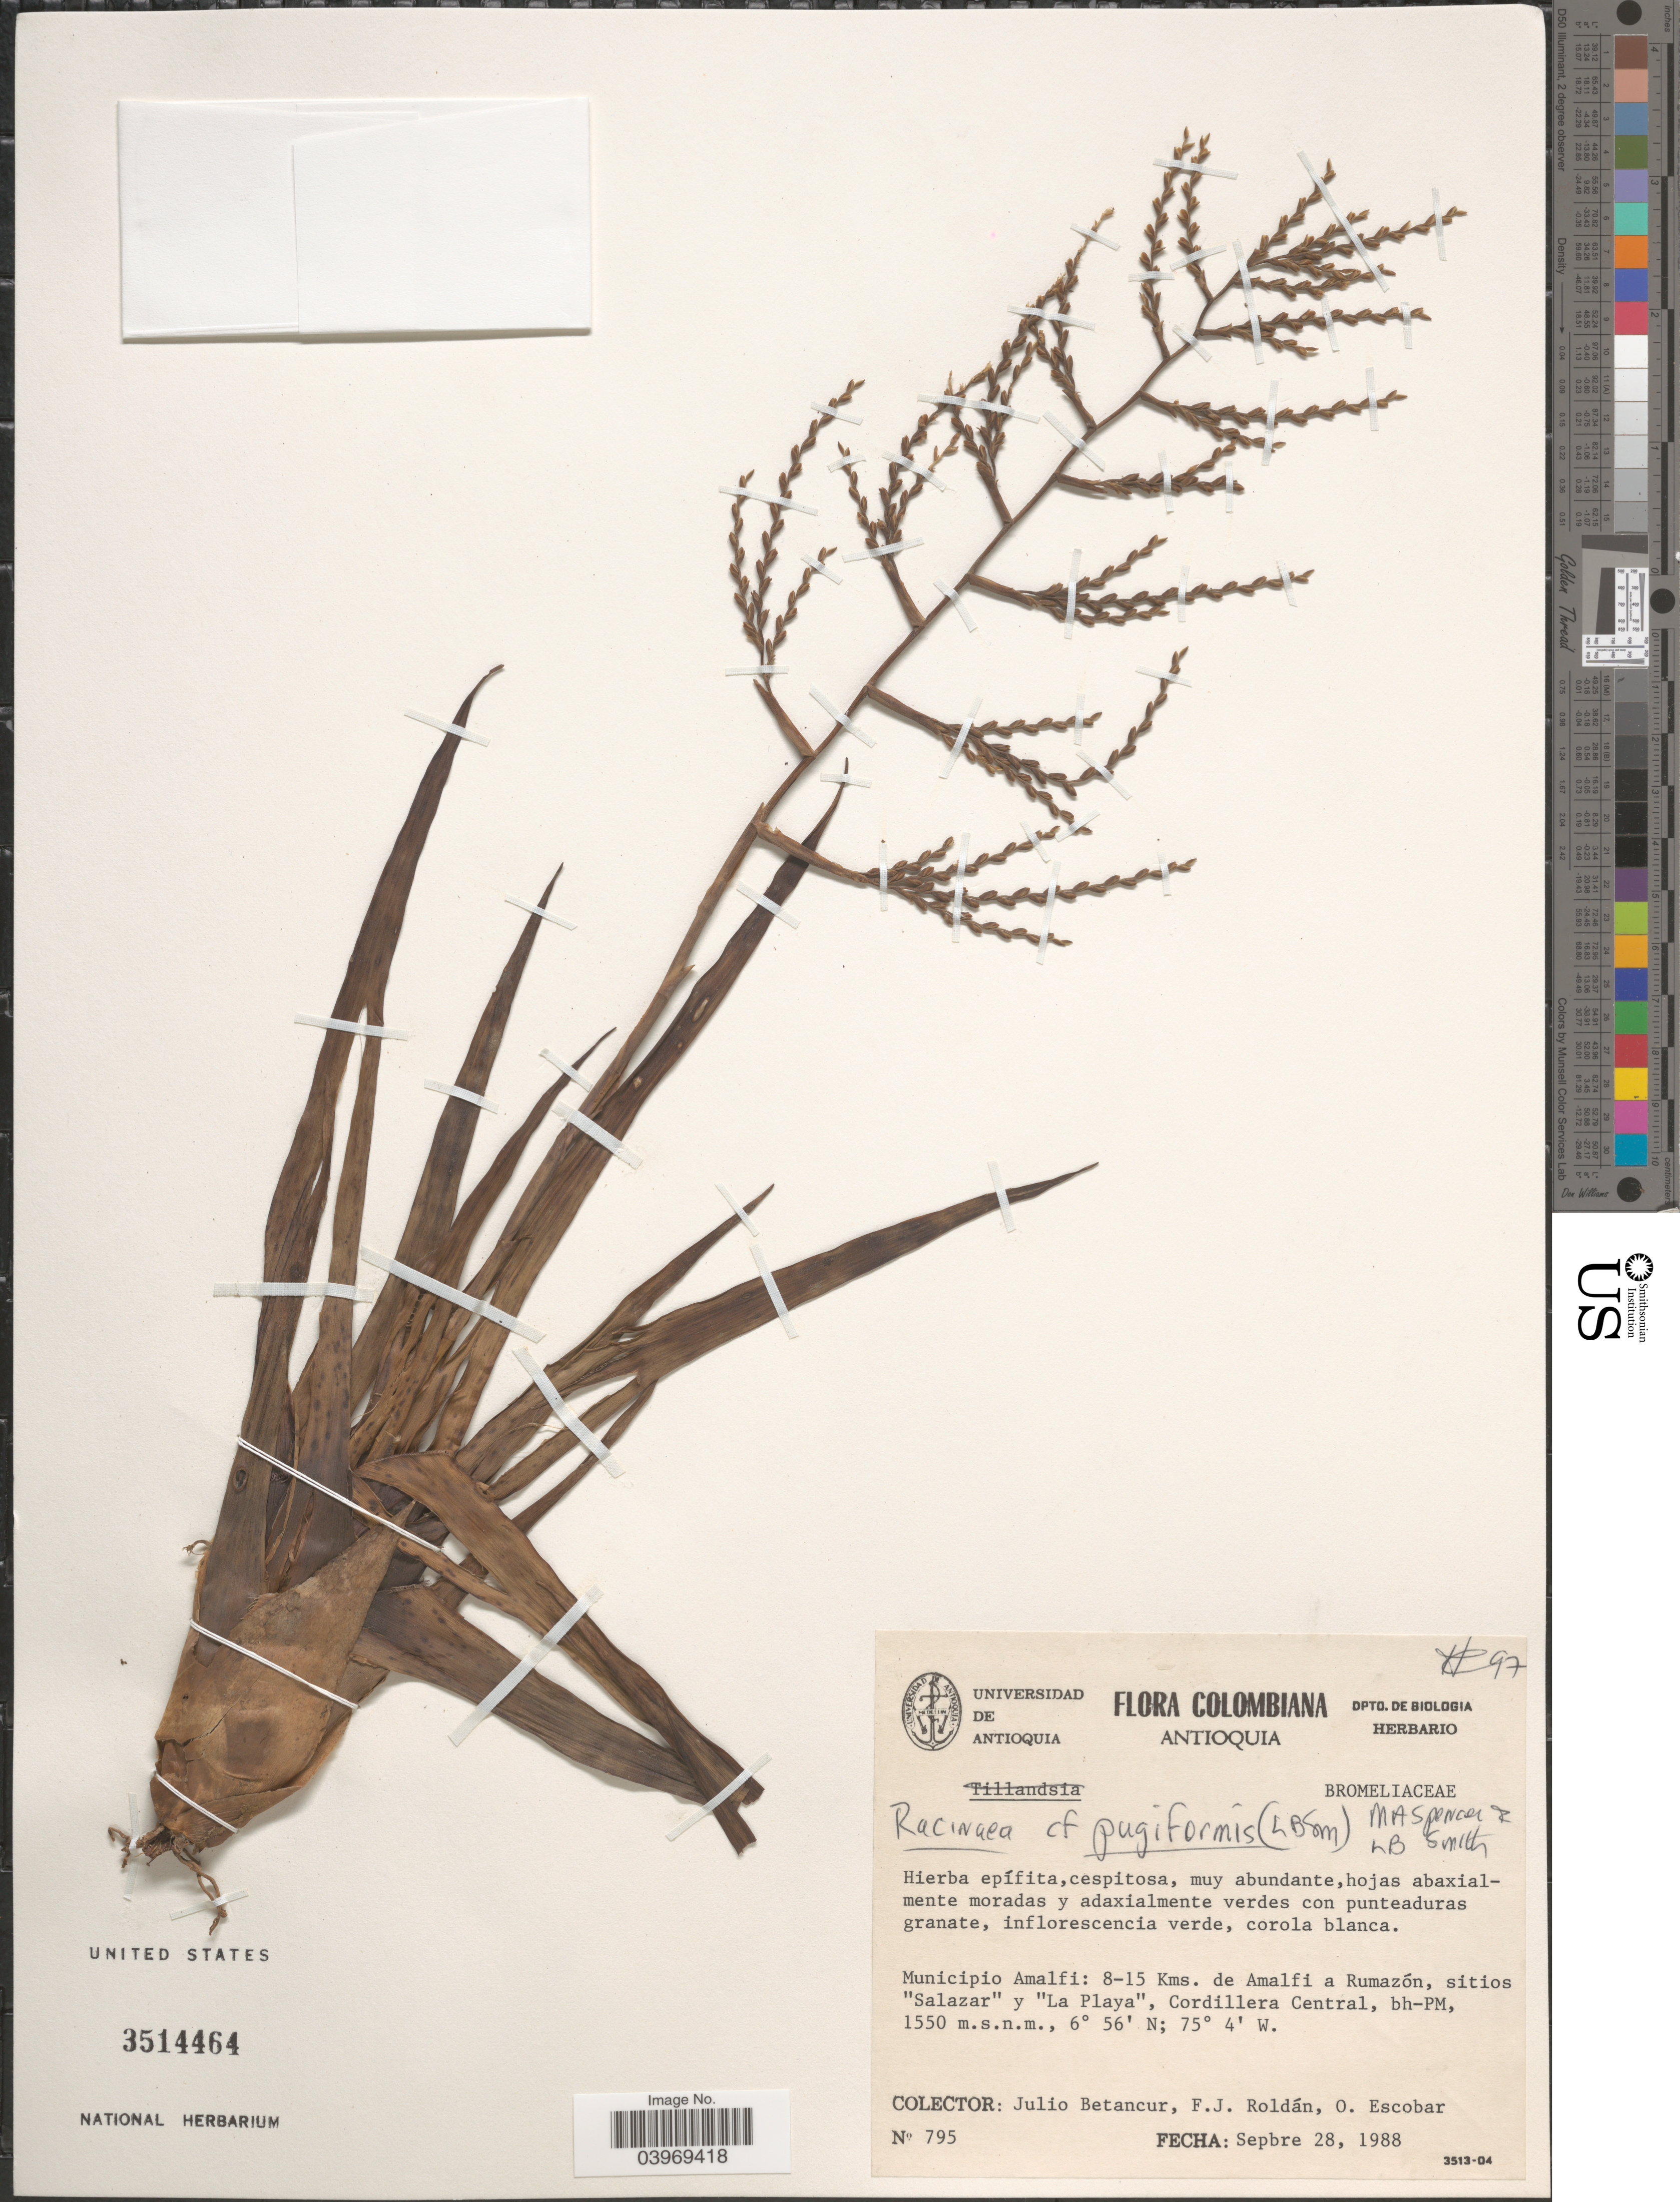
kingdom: Plantae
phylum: Tracheophyta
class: Liliopsida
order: Poales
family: Bromeliaceae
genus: Racinaea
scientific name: Racinaea pugiformis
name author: (L.B. Sm.) M.A. Spencer & L.B. Sm.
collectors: J. Betancur, F. J. Roldán & O. Escobar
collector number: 795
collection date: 1988-09-28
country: Colombia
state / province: Antioquia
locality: Municipio Amalfi: 8-15 Kms. de Amalfi a Rumazón, sitios "Salazar" y "La Playa", Cordillera Central.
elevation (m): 1550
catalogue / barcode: US 3514464